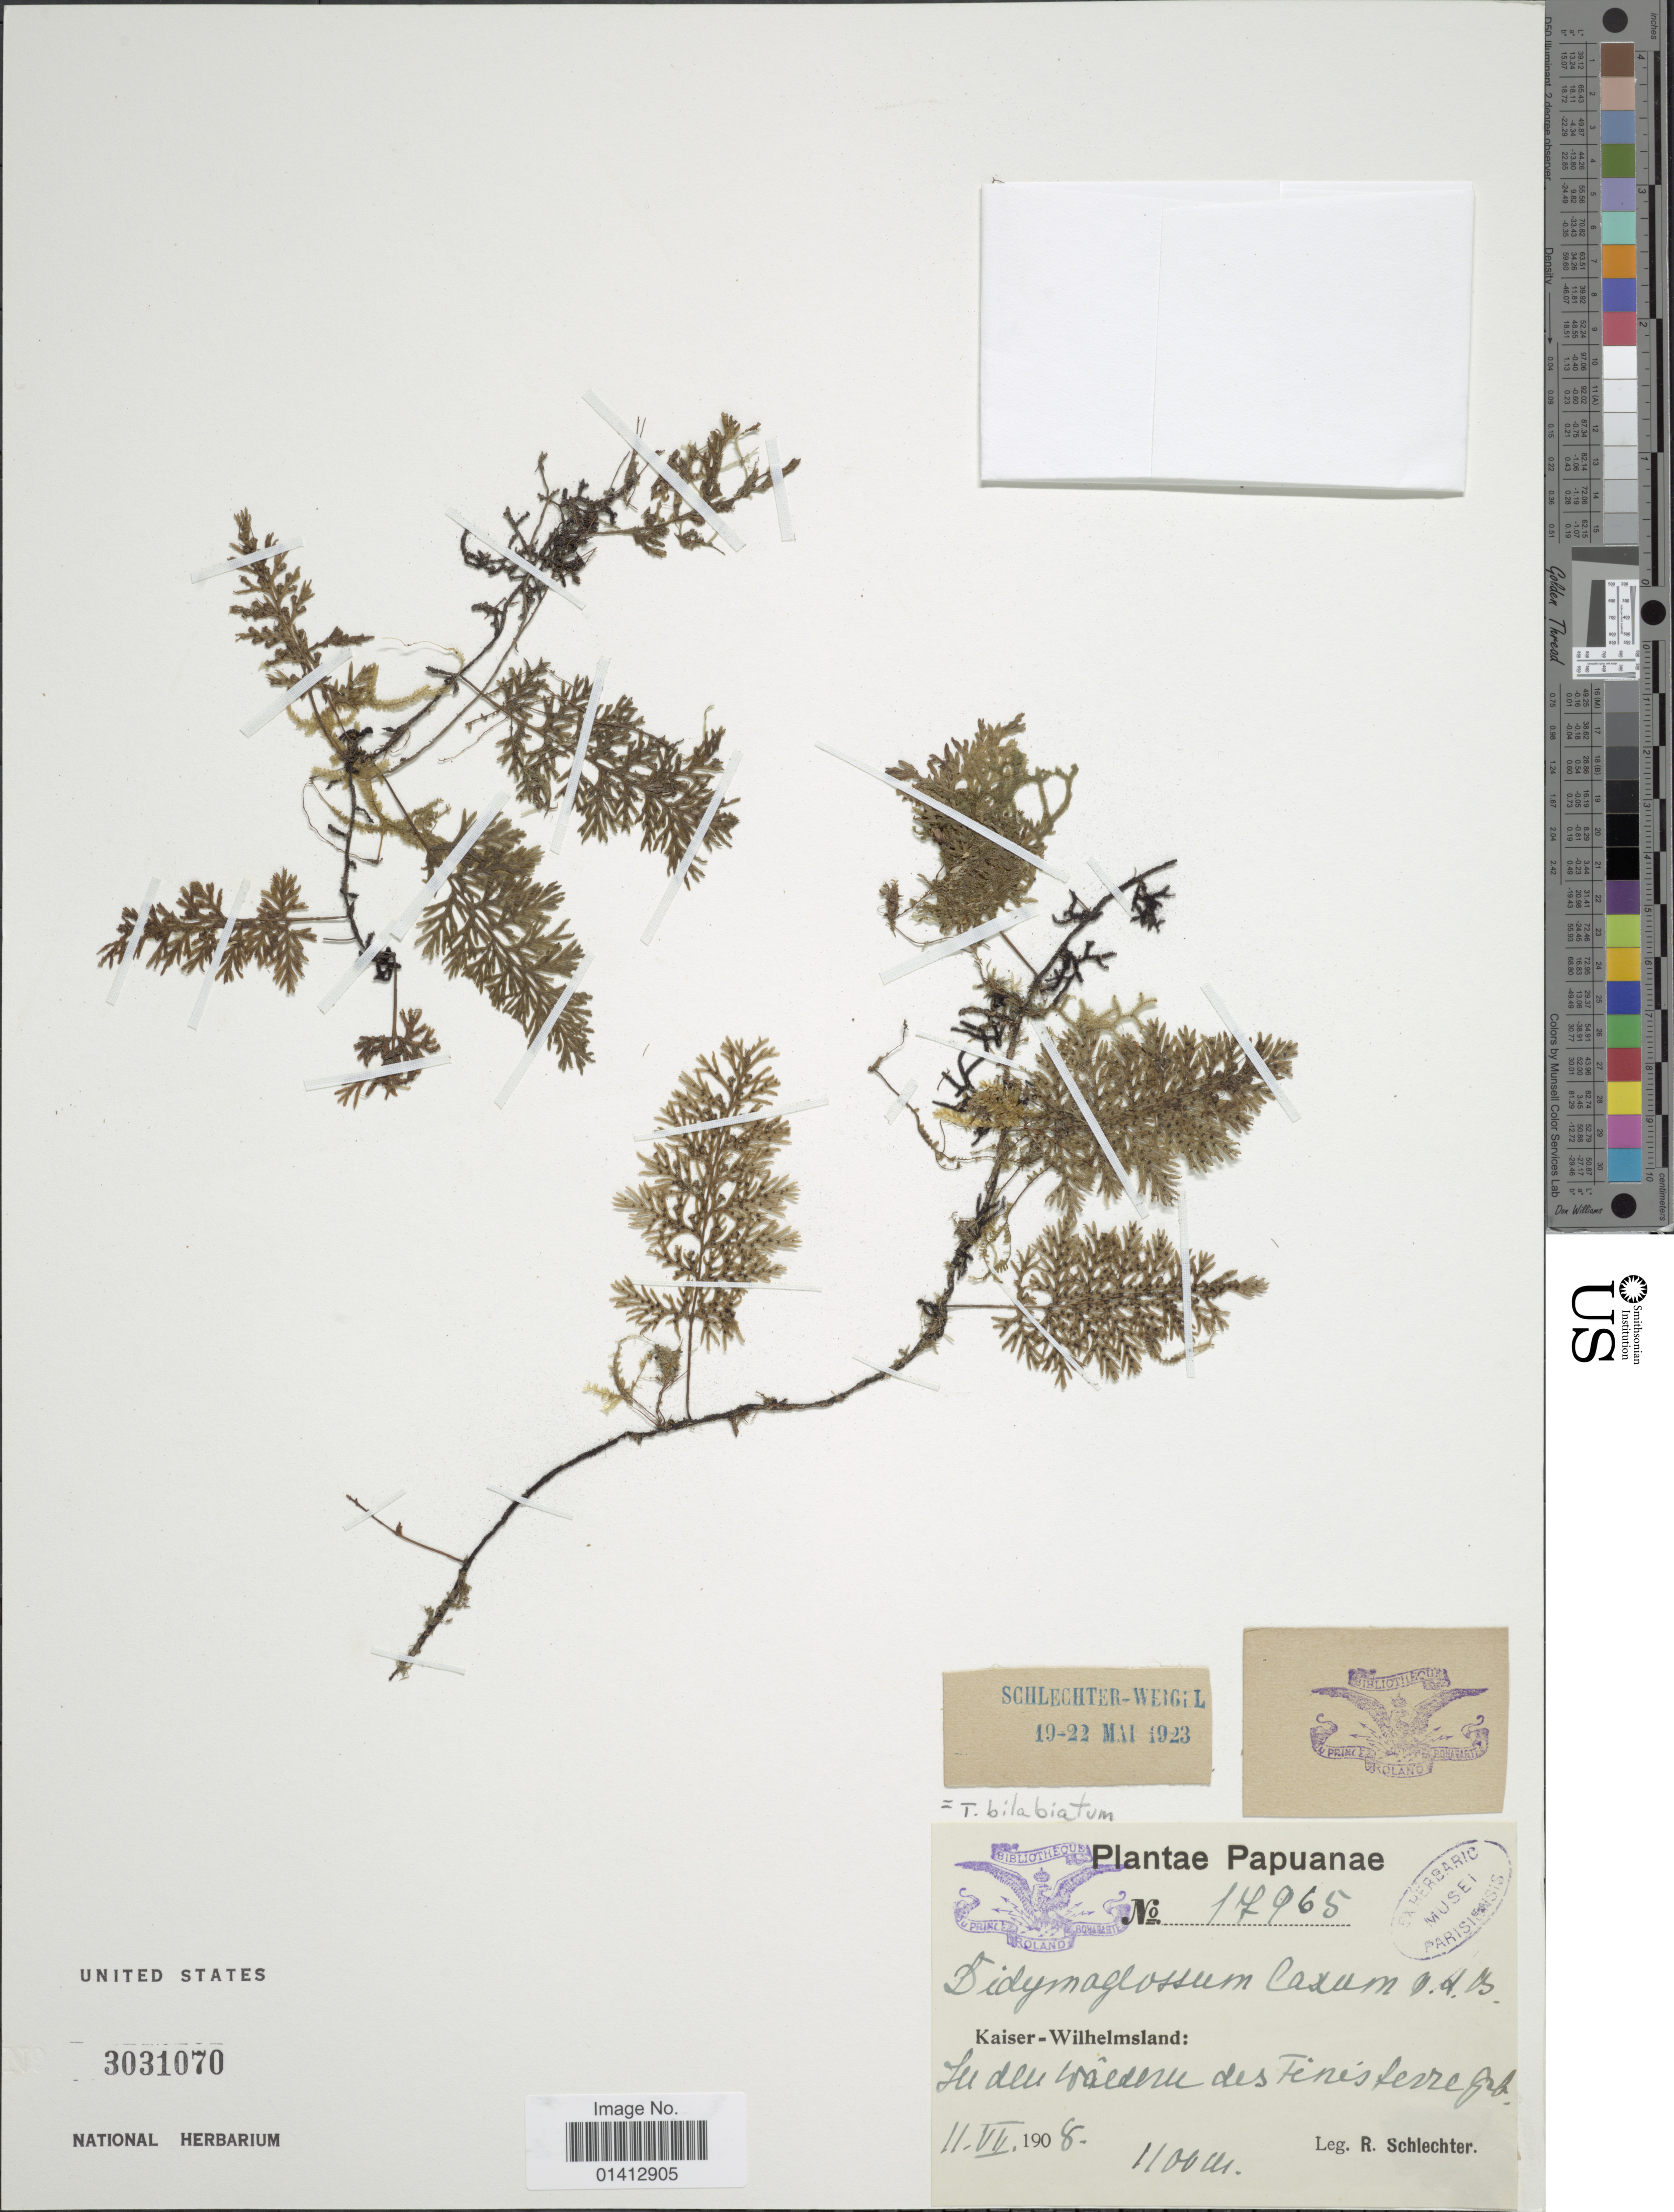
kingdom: Plantae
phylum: Tracheophyta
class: Polypodiopsida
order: Hymenophyllales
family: Hymenophyllaceae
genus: Crepidomanes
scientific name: Crepidomanes bilabiatum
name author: (Nees ex Blume) Copel.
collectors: F. R. R. Schlechter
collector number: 17965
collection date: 1908-07-11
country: Papua New Guinea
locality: Kaiser-Wilhelmsland: In den wäldern des Finisterre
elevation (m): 1100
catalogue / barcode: US 3031070